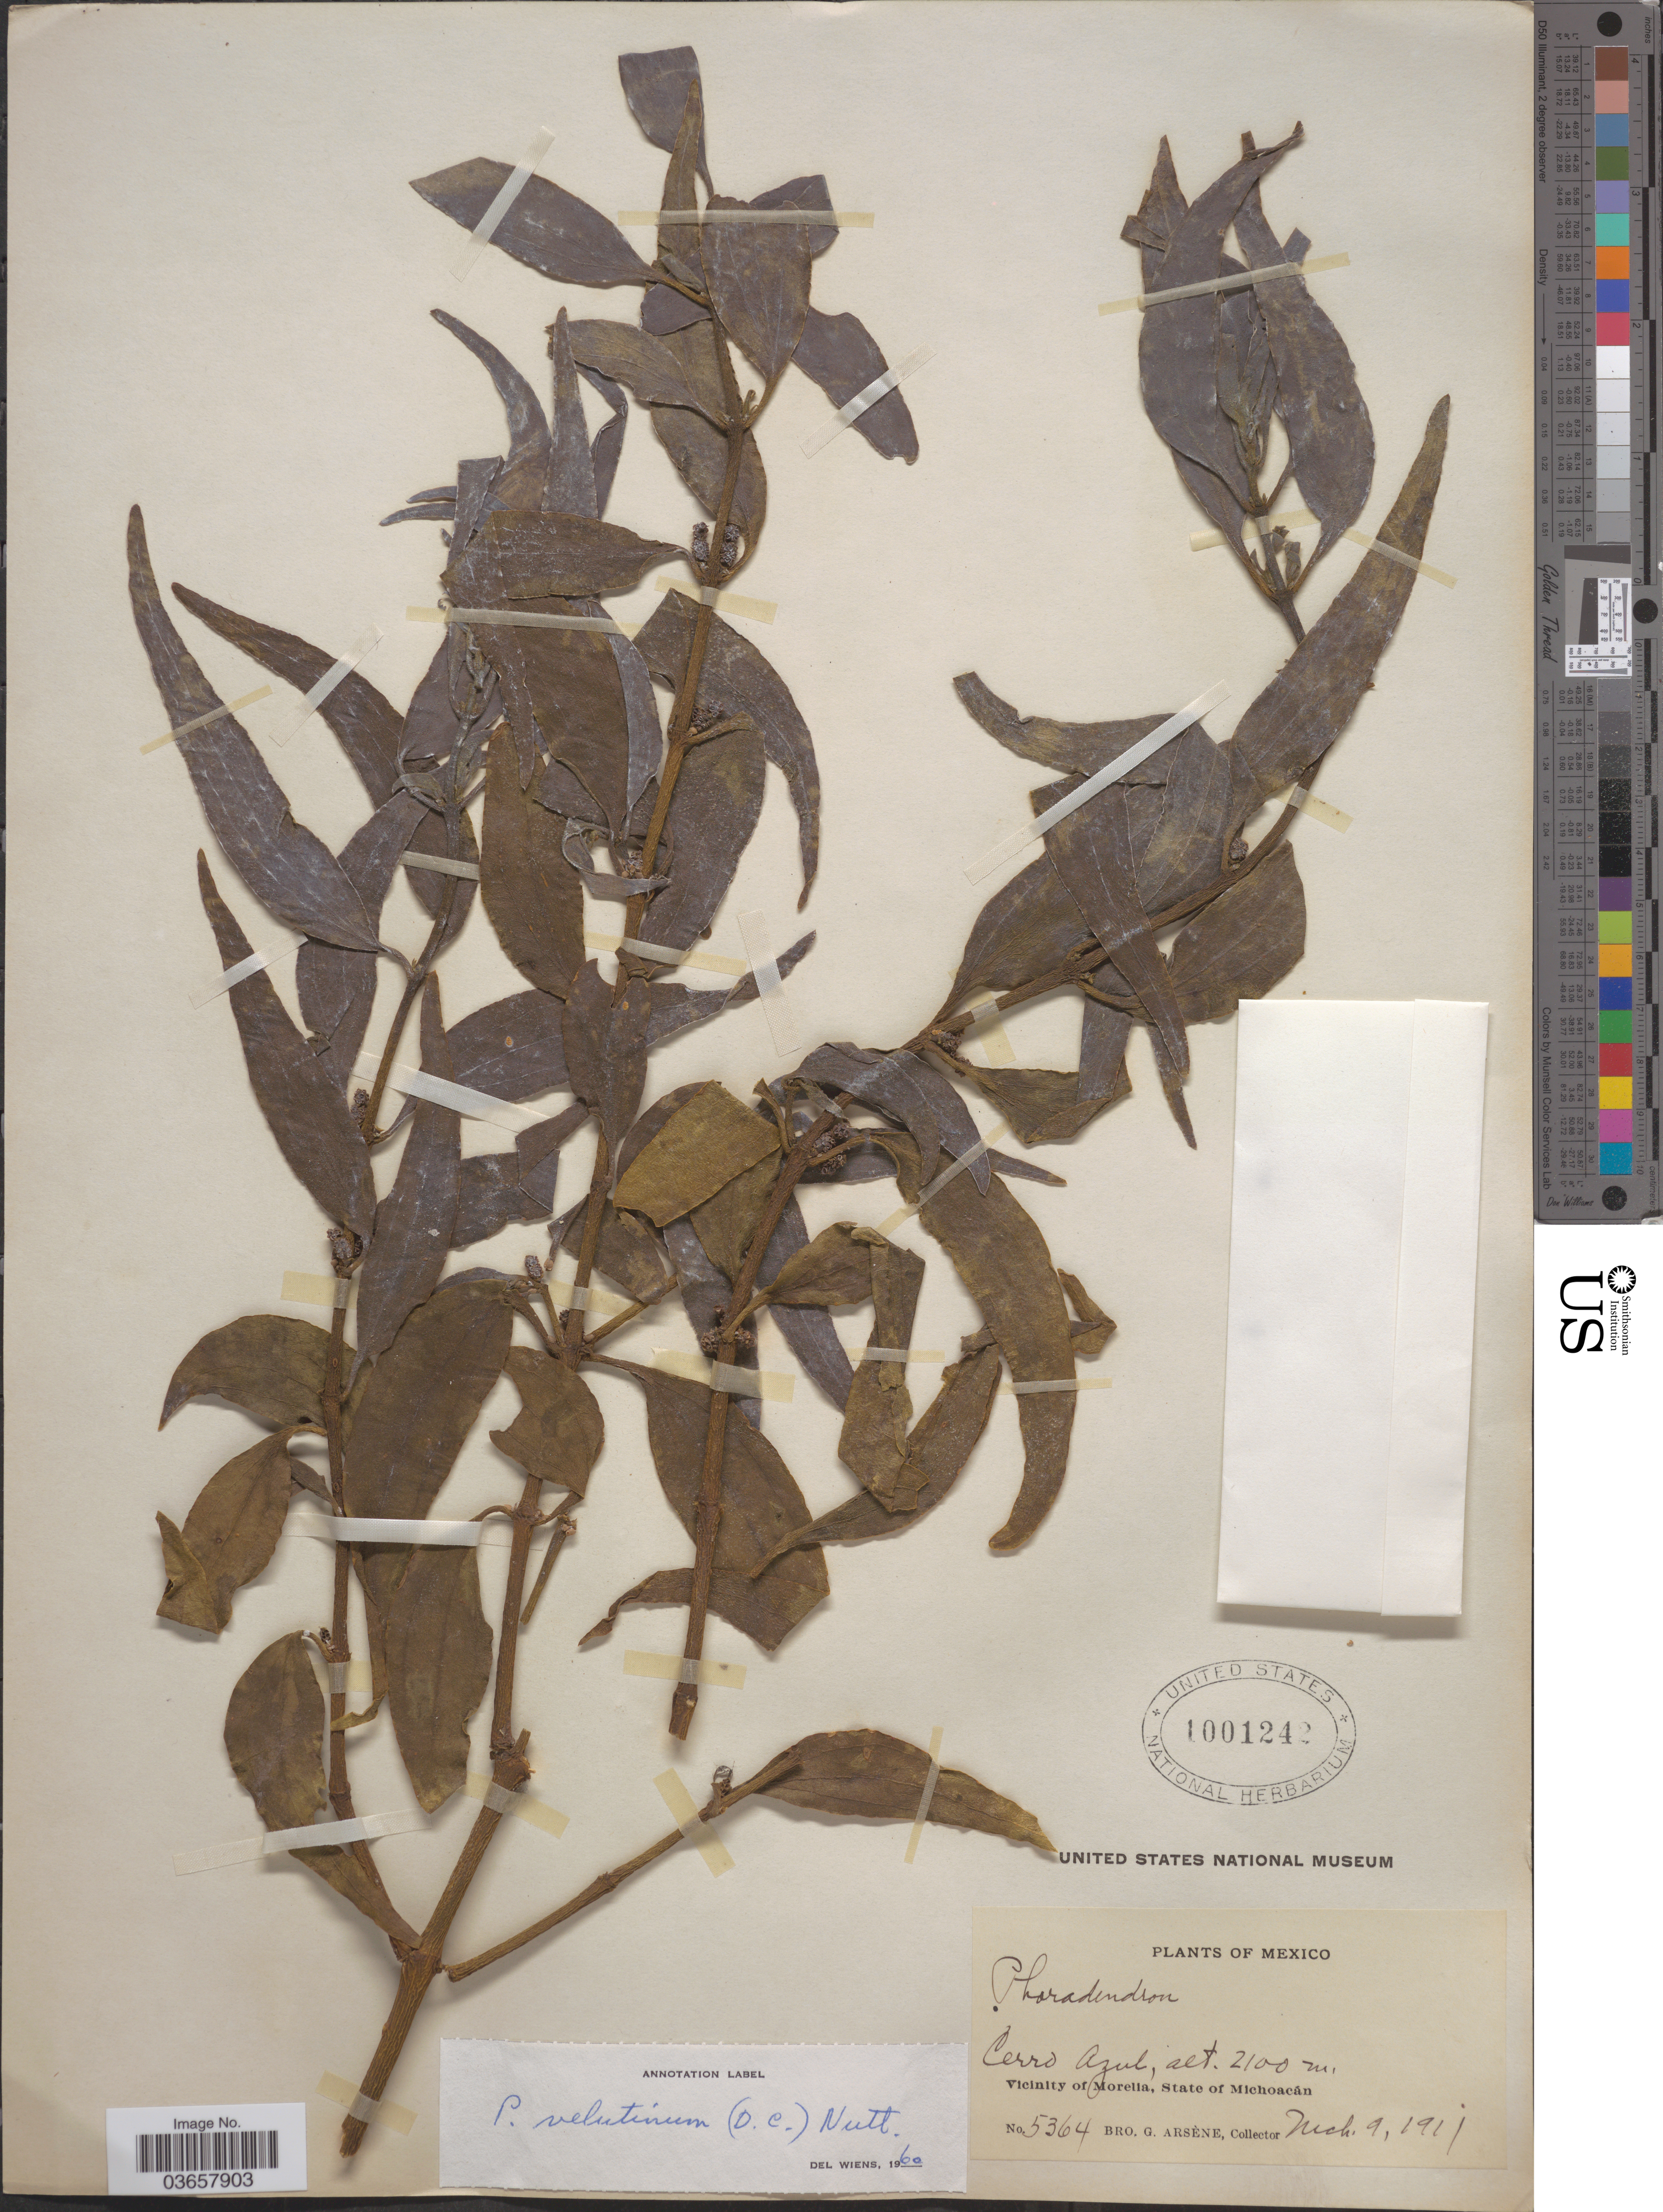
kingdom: Plantae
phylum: Tracheophyta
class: Magnoliopsida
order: Santalales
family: Viscaceae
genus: Phoradendron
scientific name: Phoradendron velutinum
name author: (DC.) Oliv.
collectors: Bro. G. Arsène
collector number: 5364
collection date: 1911-03-09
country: Mexico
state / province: Michoacán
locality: Cerro Azul. Vicinityof Morelia.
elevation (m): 2100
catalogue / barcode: US 1001242